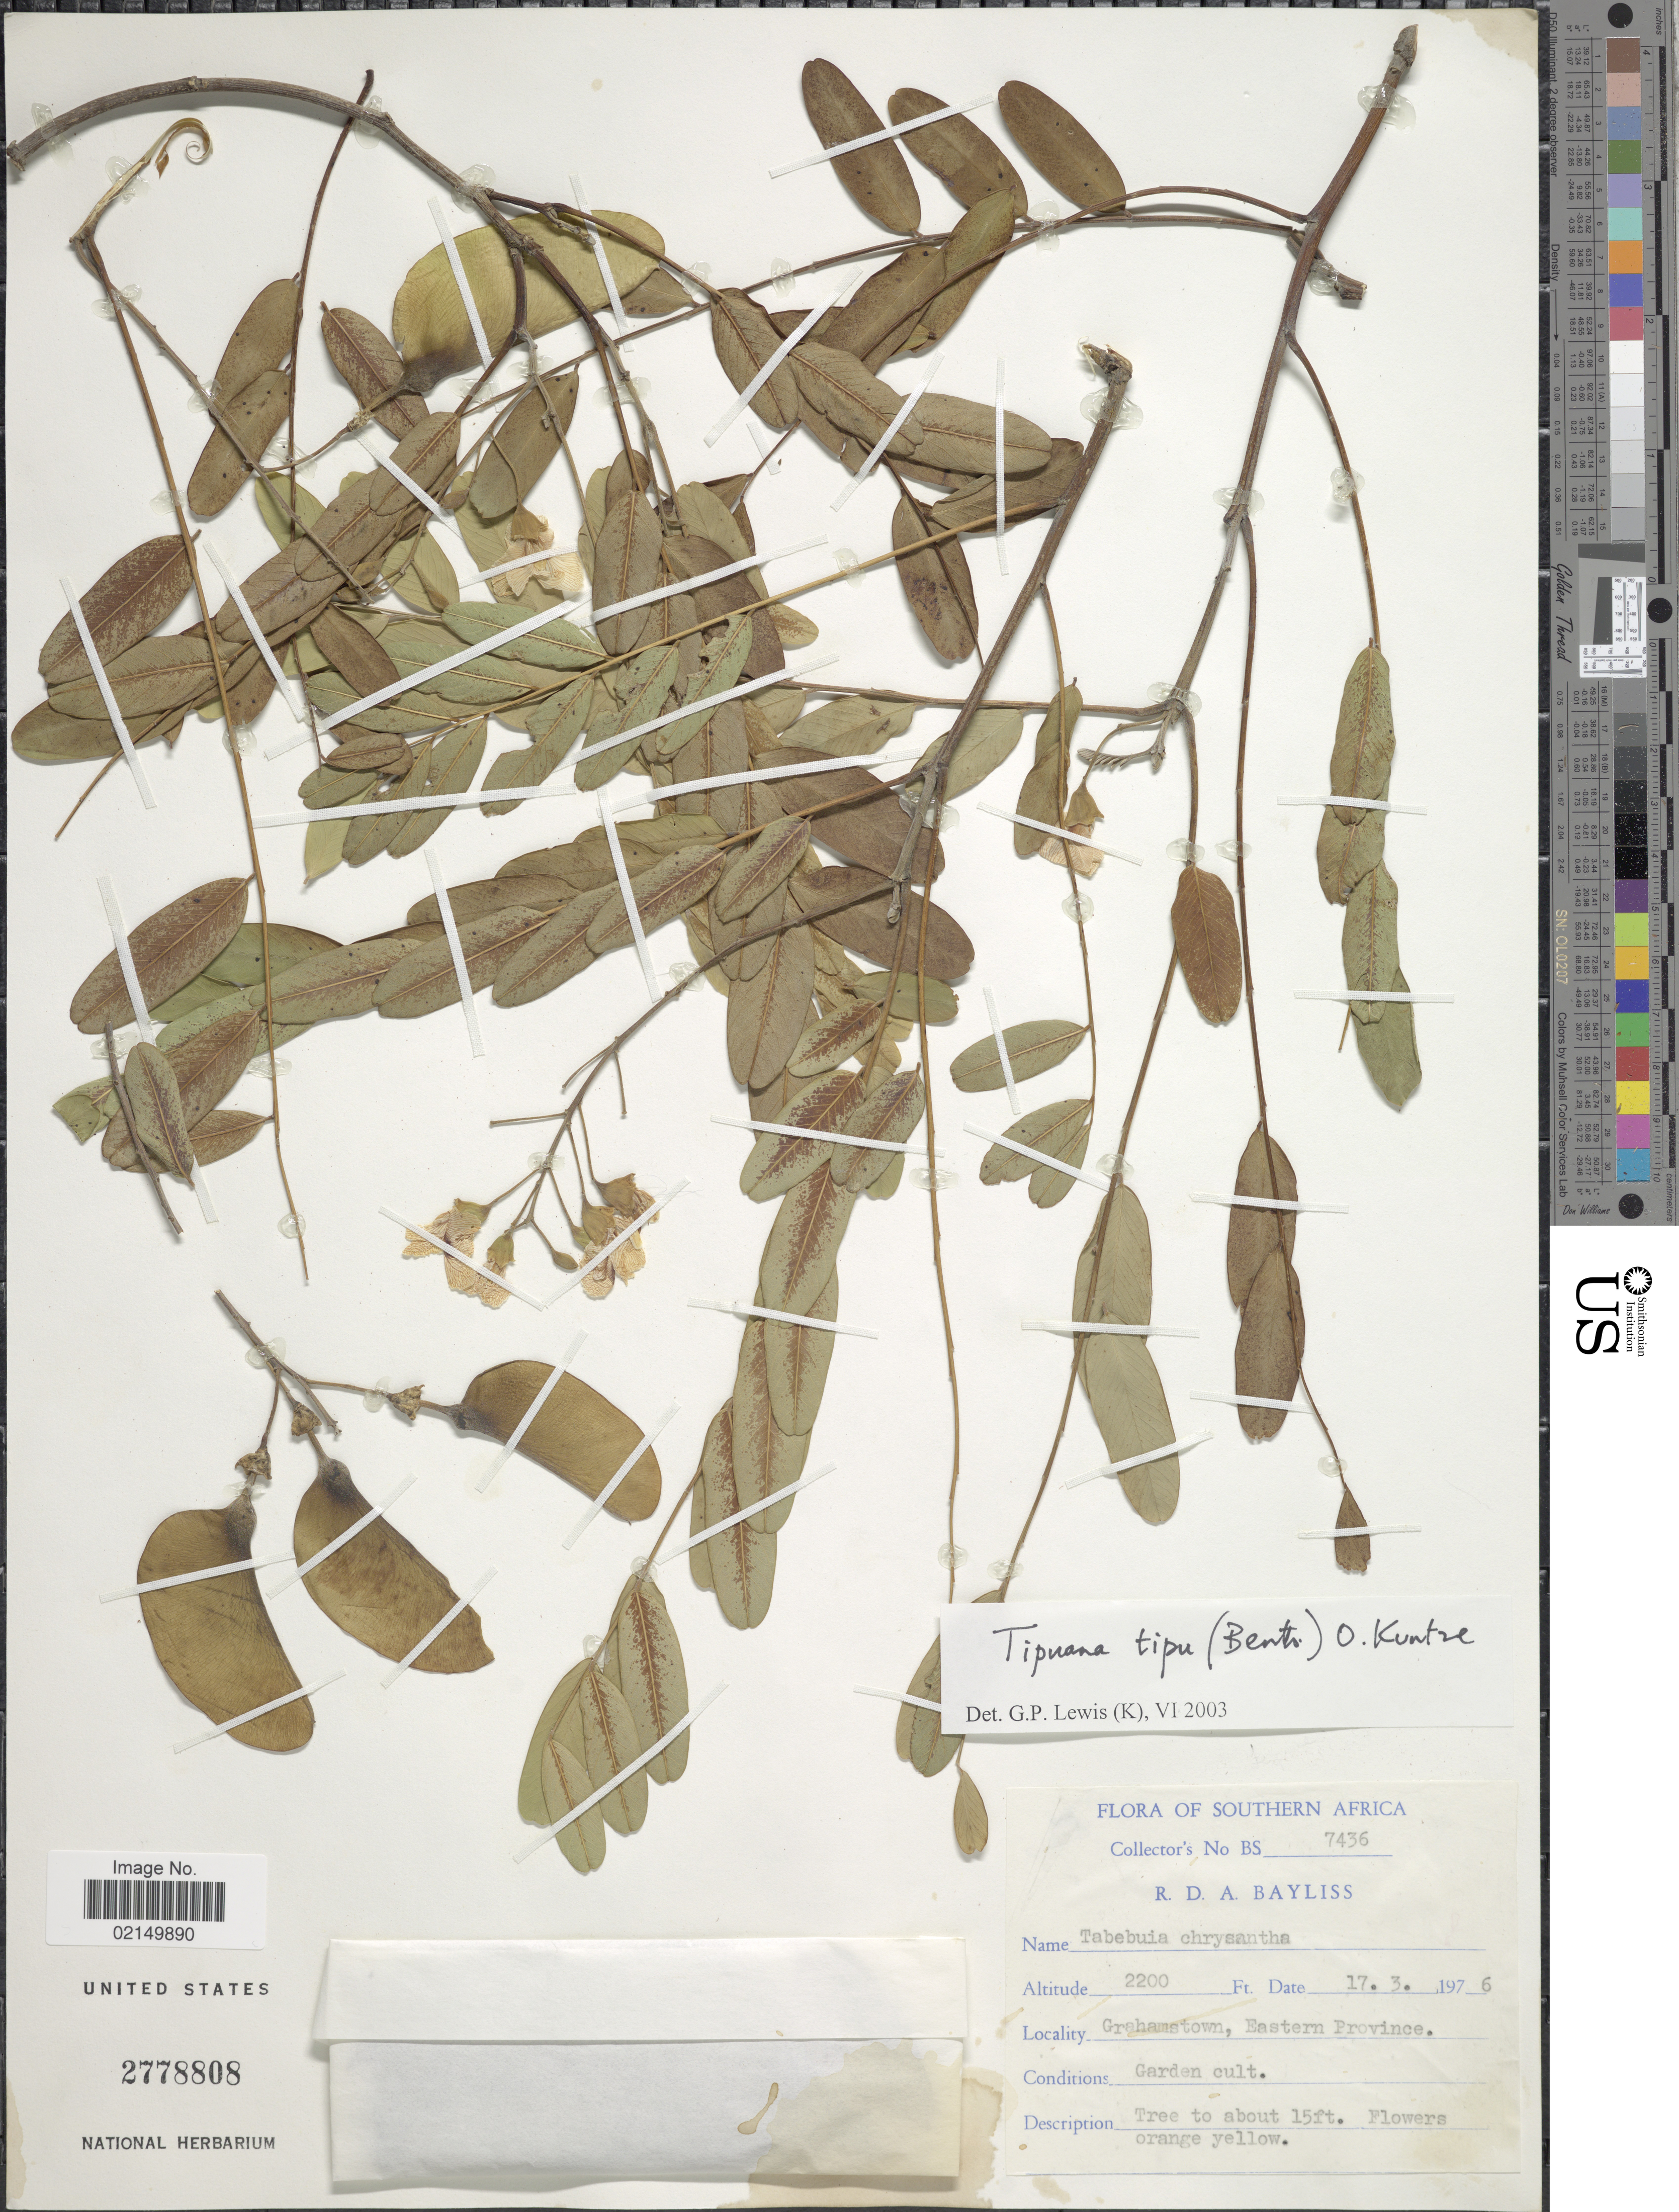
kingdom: Plantae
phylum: Tracheophyta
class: Magnoliopsida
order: Fabales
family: Fabaceae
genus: Tipuana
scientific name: Tipuana tipu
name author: (Benth.) Kuntze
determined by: Lewis, G.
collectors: R. Bayliss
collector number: BS 7436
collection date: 1976-03-17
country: South Africa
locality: Southern Africa, Grahamstown, Eastern Province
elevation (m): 671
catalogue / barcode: US 2778808